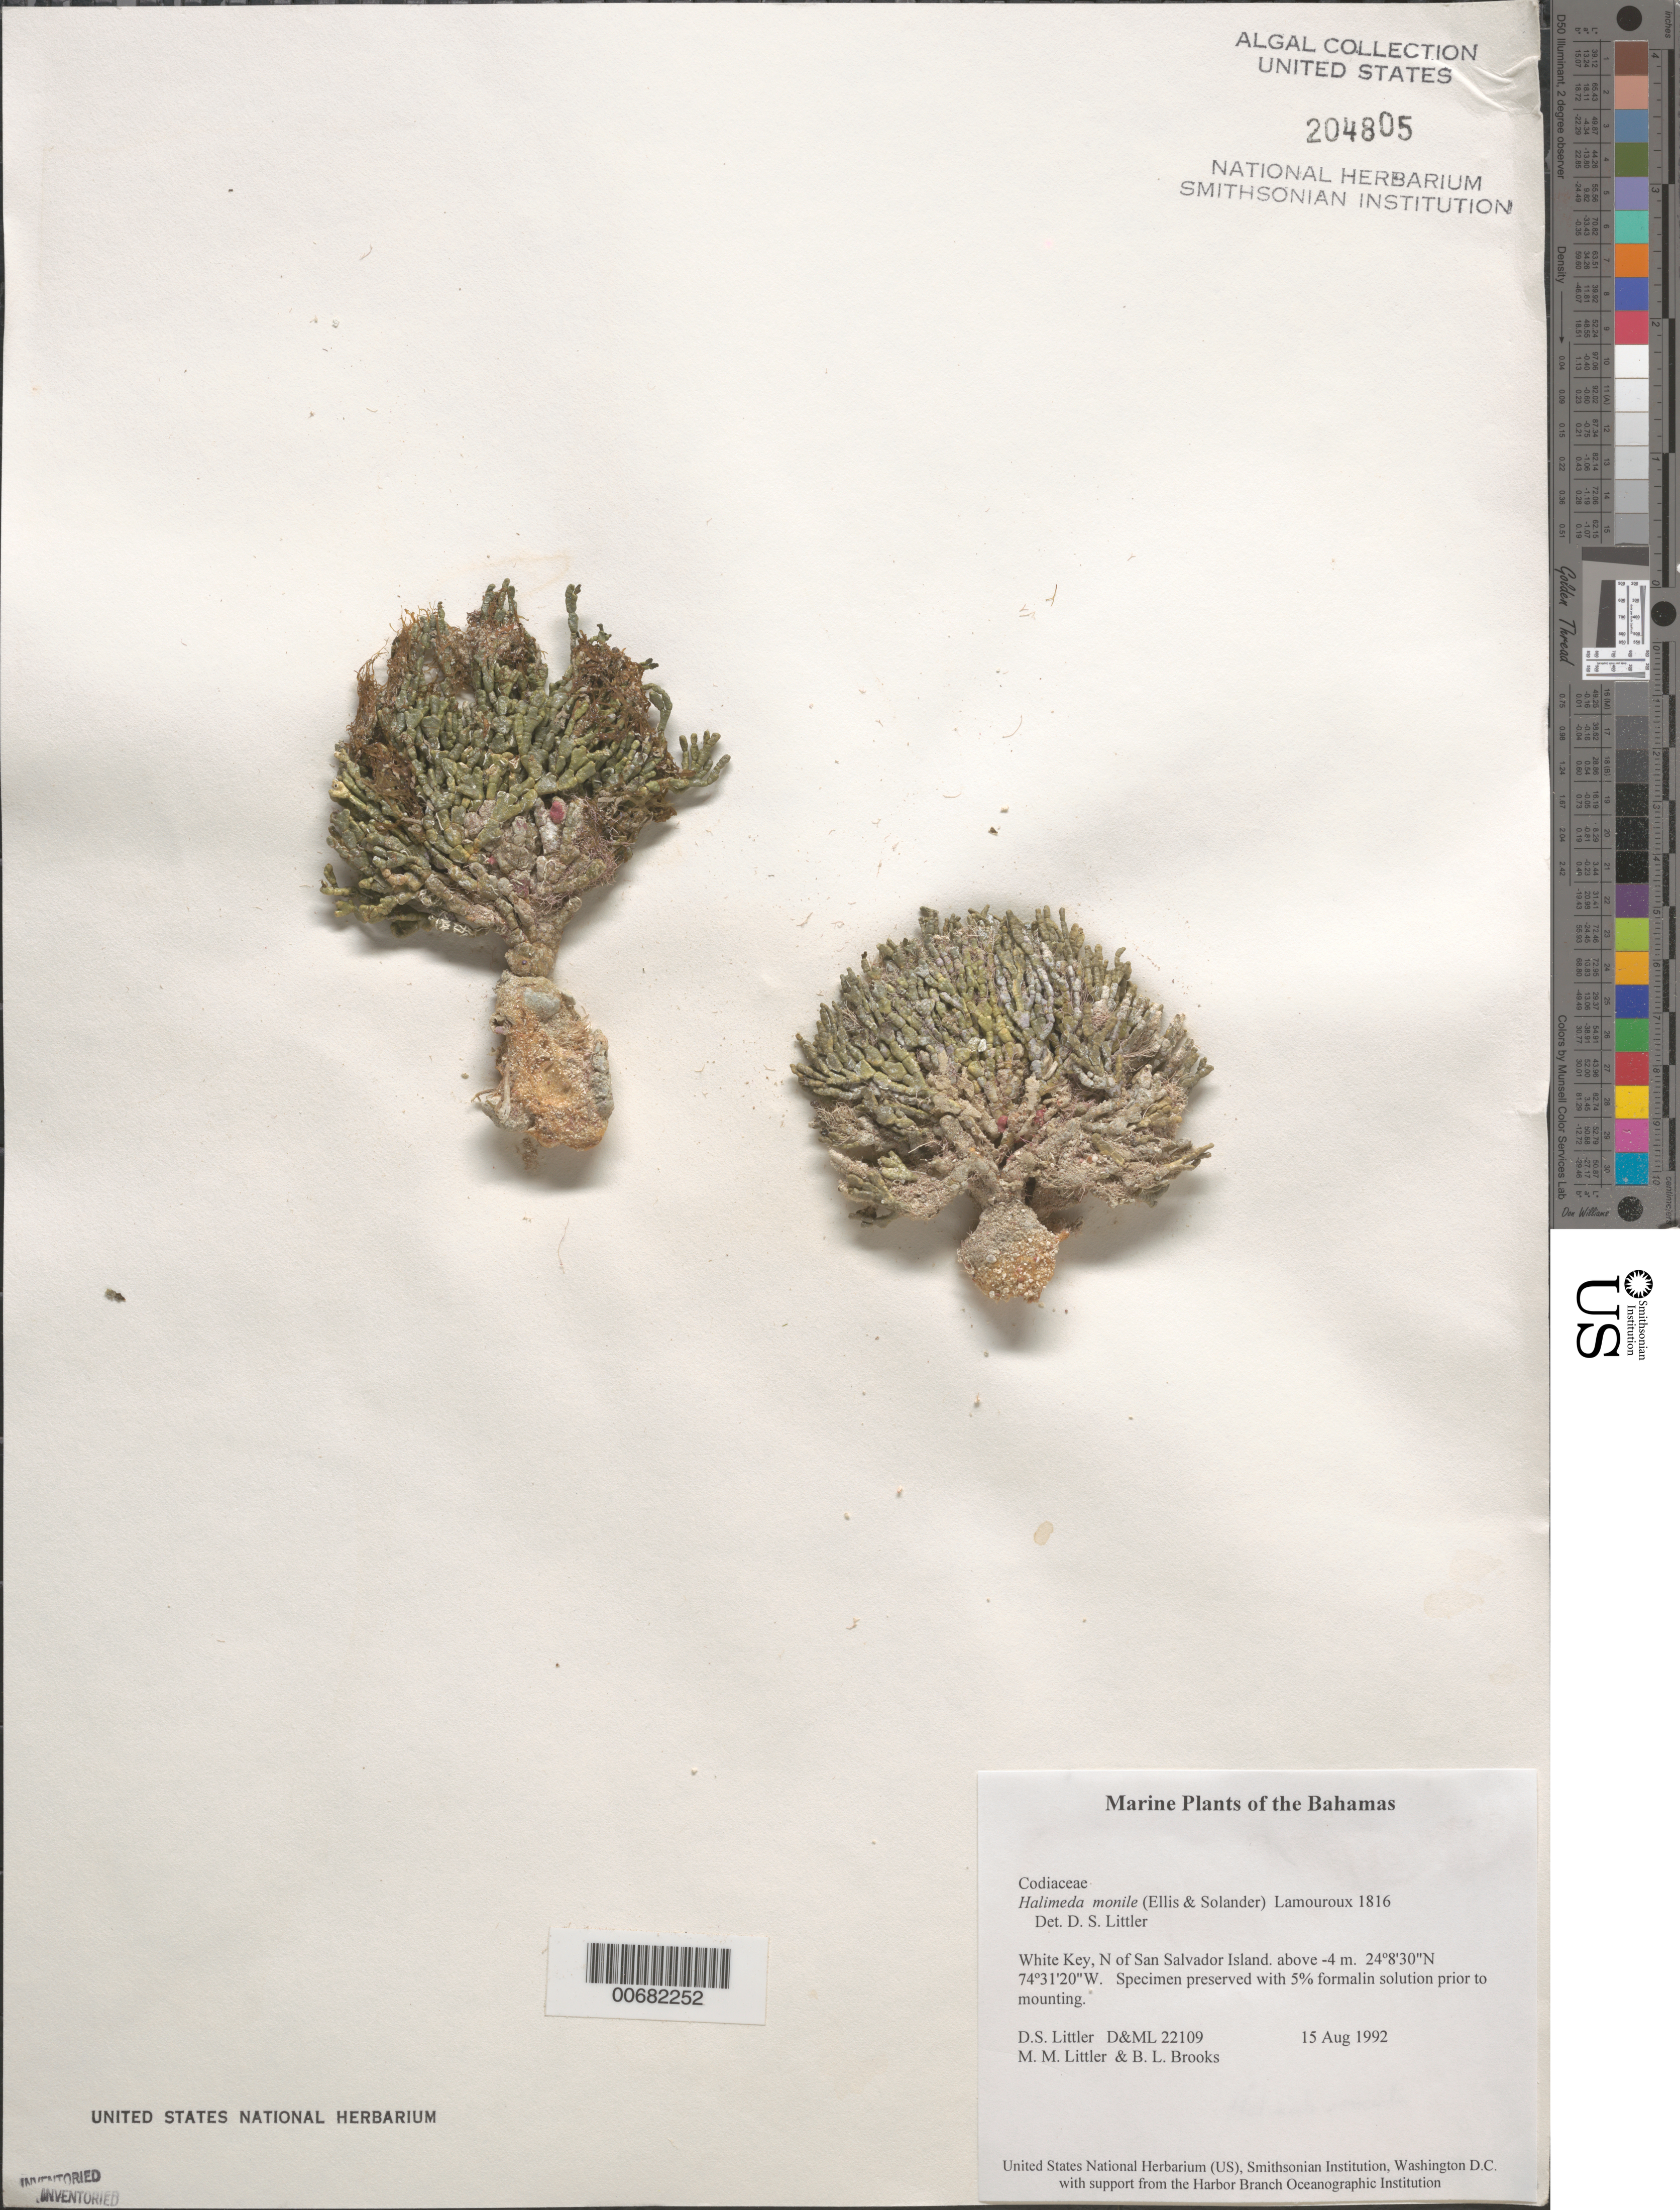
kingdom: Plantae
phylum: Chlorophyta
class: Ulvophyceae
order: Bryopsidales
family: Halimedaceae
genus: Halimeda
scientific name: Halimeda monile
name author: (J. Ellis & Sol.) J.V.Lamouroux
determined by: Littler, D. S.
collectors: D. S. Littler, M. M. Littler & B. Brooks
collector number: D&ML 22109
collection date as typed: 15 Aug 1992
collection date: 1992-08-15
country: Bahamas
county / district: San Salvador District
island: White Key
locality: Off San Salvador Island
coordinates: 24 8' 30" N, 74 31' 20" W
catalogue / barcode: US 204805